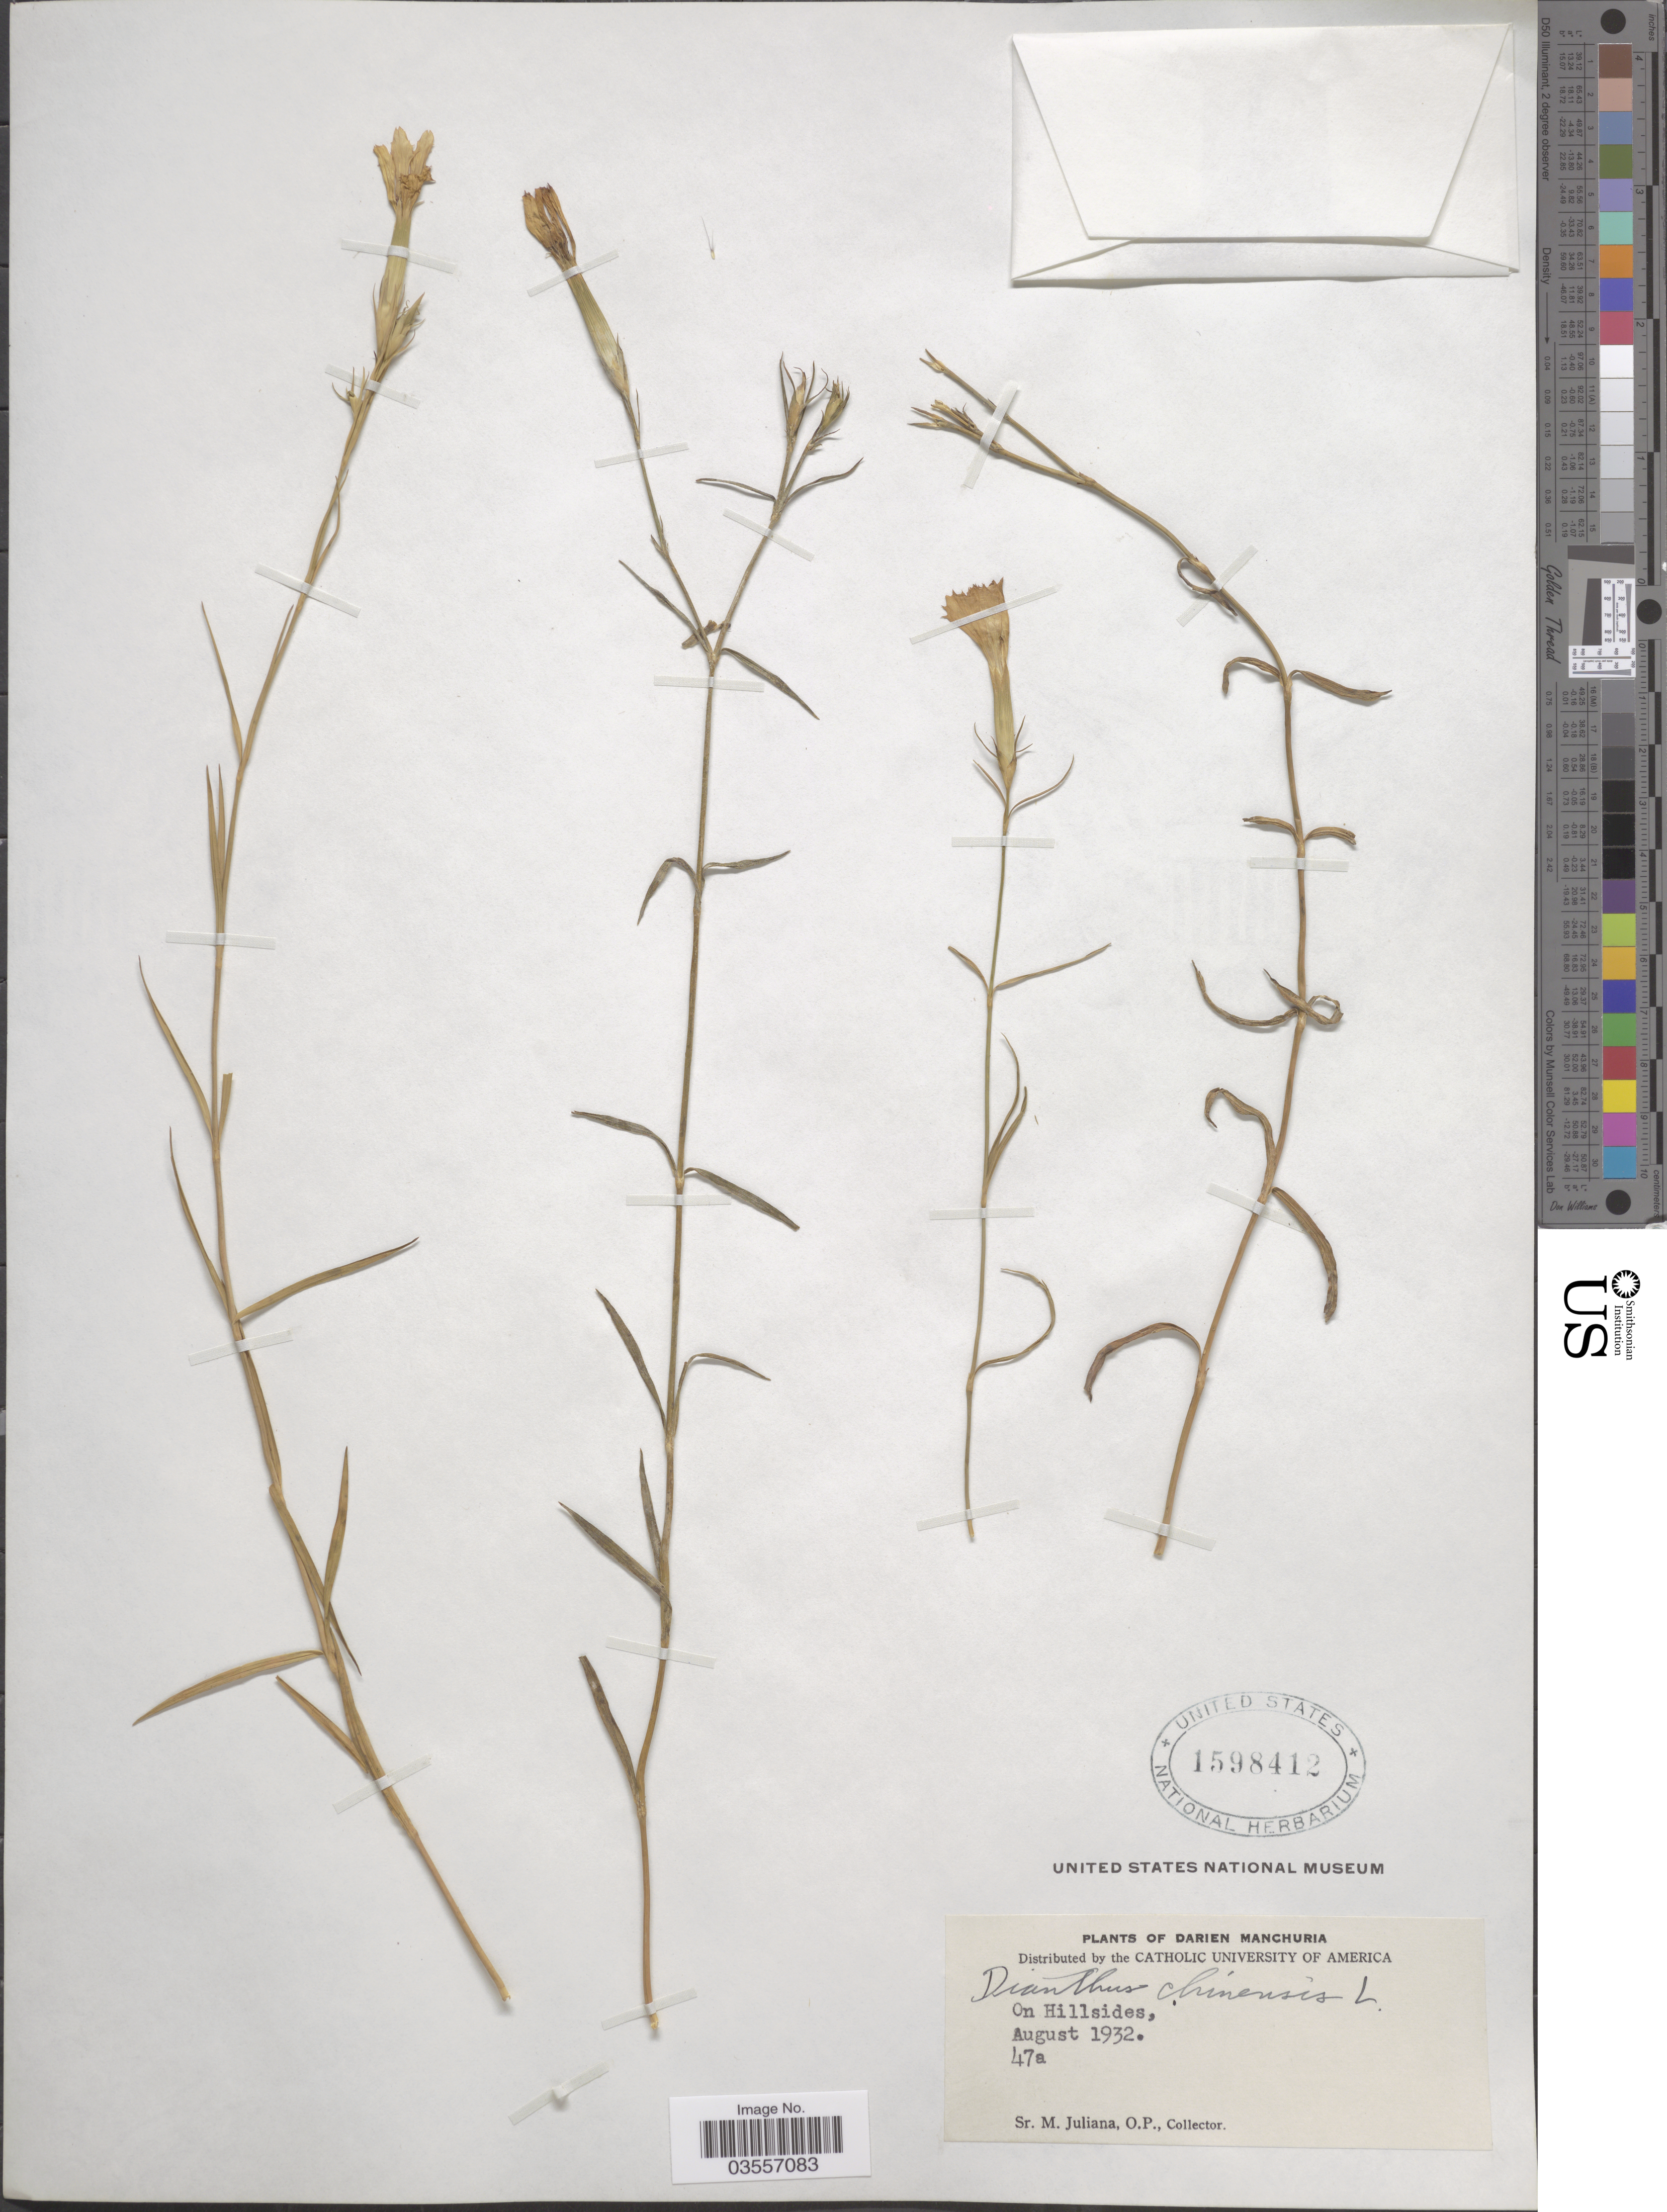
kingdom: Plantae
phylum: Tracheophyta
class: Magnoliopsida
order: Caryophyllales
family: Caryophyllaceae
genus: Dianthus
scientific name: Dianthus chinensis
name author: L.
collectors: Marie Juliana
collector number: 47a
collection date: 1932-08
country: China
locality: Darien Manchuria. On Hillsides.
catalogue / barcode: US 1598412